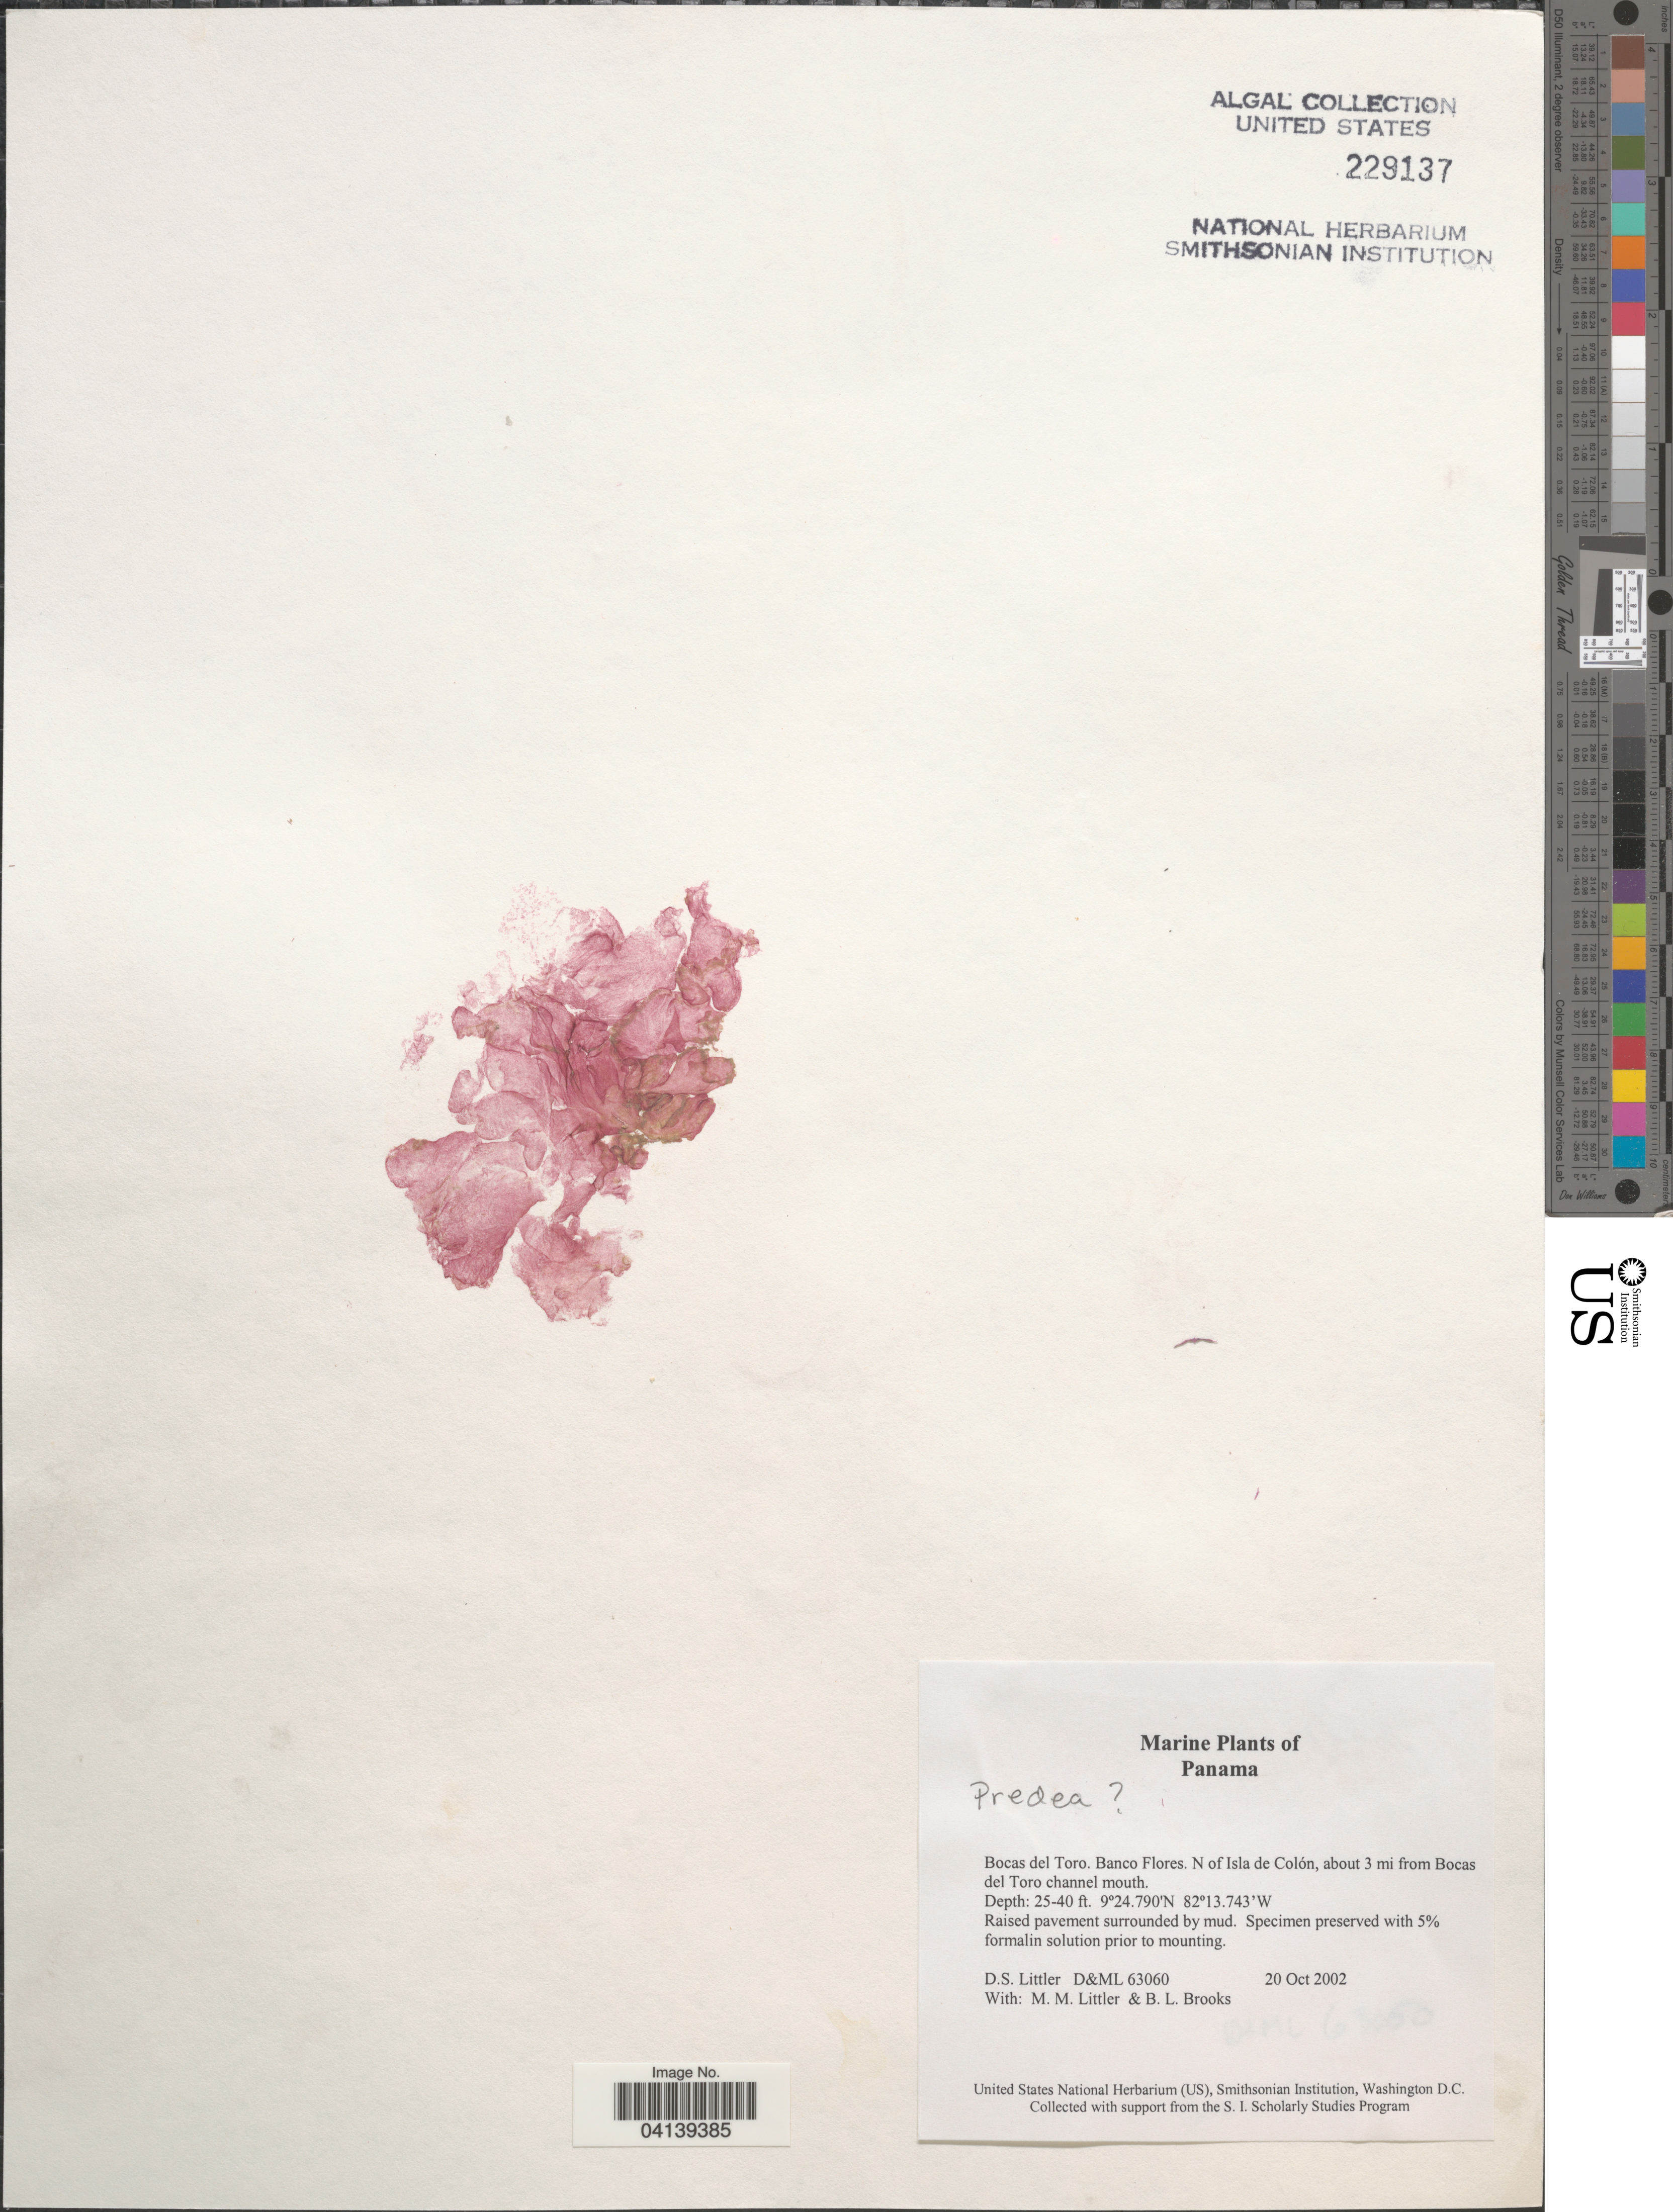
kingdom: Plantae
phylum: Rhodophyta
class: Florideophyceae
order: Nemastomatales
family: Nemastomataceae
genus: Predaea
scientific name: Predaea sp.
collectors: D. S. Littler & B. Brooks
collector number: D&ML63060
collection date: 2002-10-20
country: Panama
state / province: Bocas del Toro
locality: Banco Flores. N of Isla de Colón, about 3 mi from Bocas del Toro channel mouth.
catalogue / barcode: US 229137